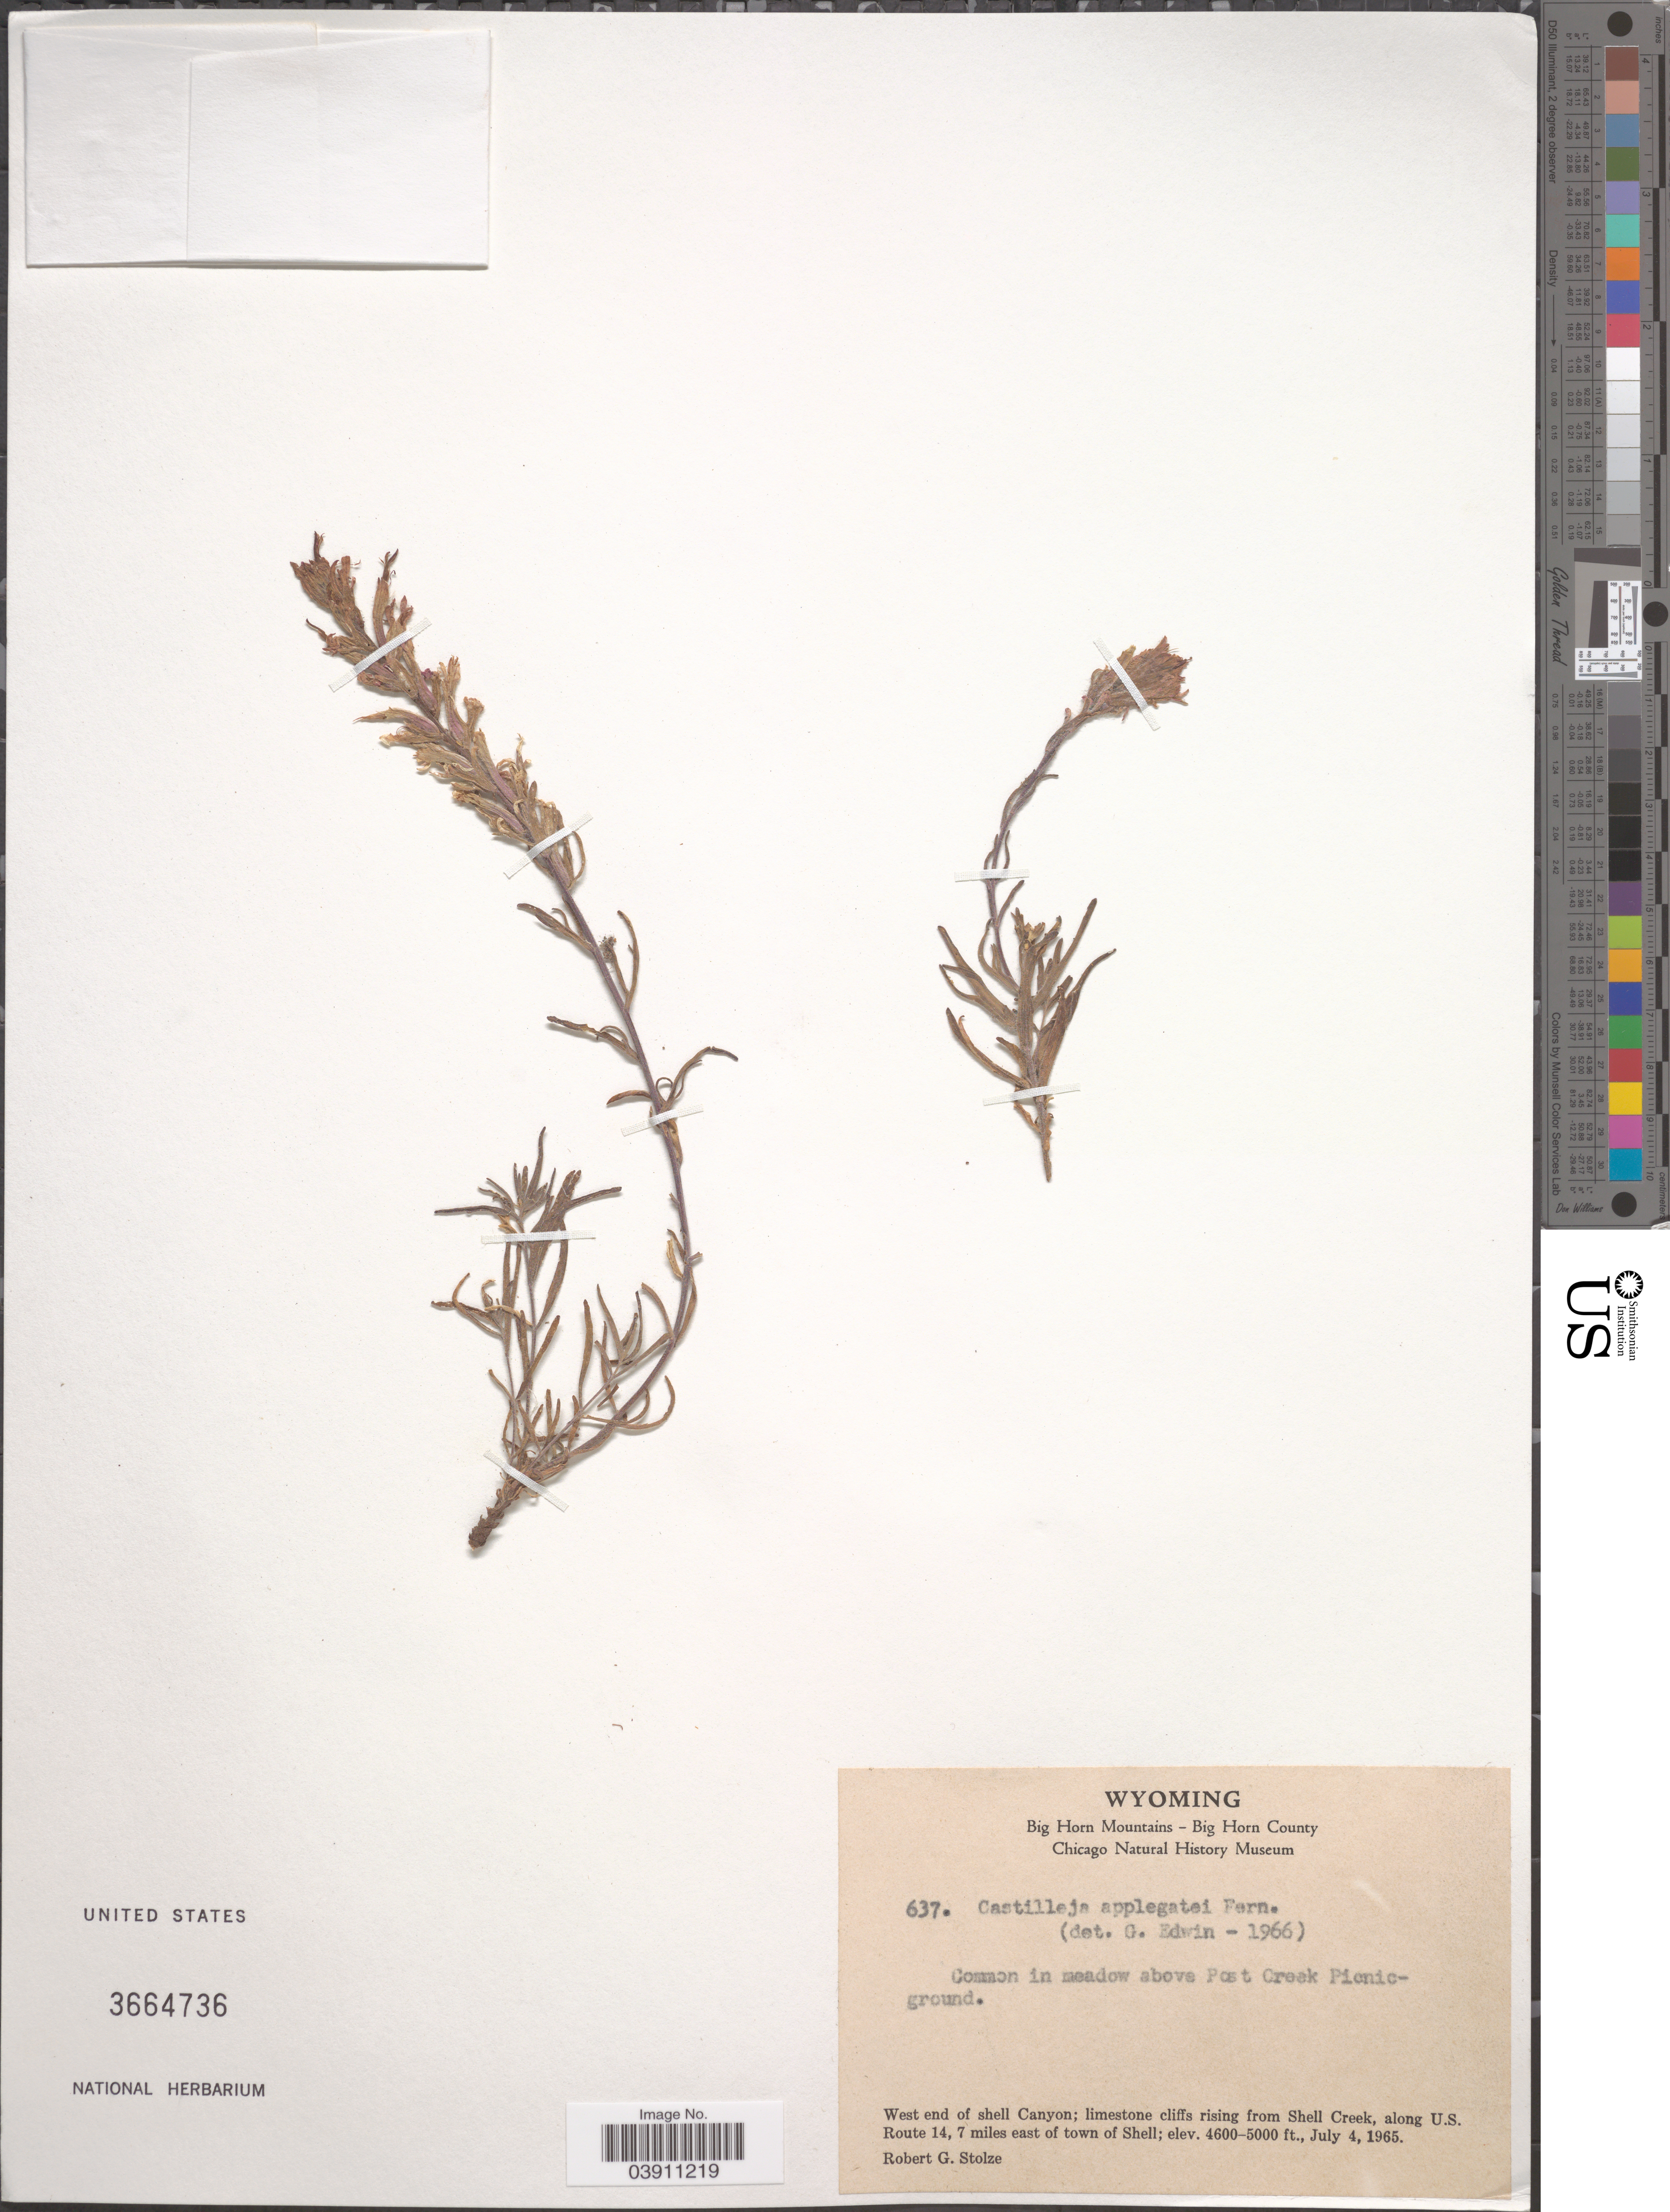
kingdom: Plantae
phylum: Tracheophyta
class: Magnoliopsida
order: Lamiales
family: Orobanchaceae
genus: Castilleja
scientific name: Castilleja applegatei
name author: Fernald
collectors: R. G. Stolze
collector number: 637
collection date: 1965-07-04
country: United States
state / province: Wyoming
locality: Big Horn Mountains - Big Horn County. In meadow above Post Creek Picnicground. West end of shell Canyon; limestone cliffs rising from Shell Creek, along U.S. Route 14.7 miles east of town of Shell.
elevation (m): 1402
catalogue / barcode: US 3664736